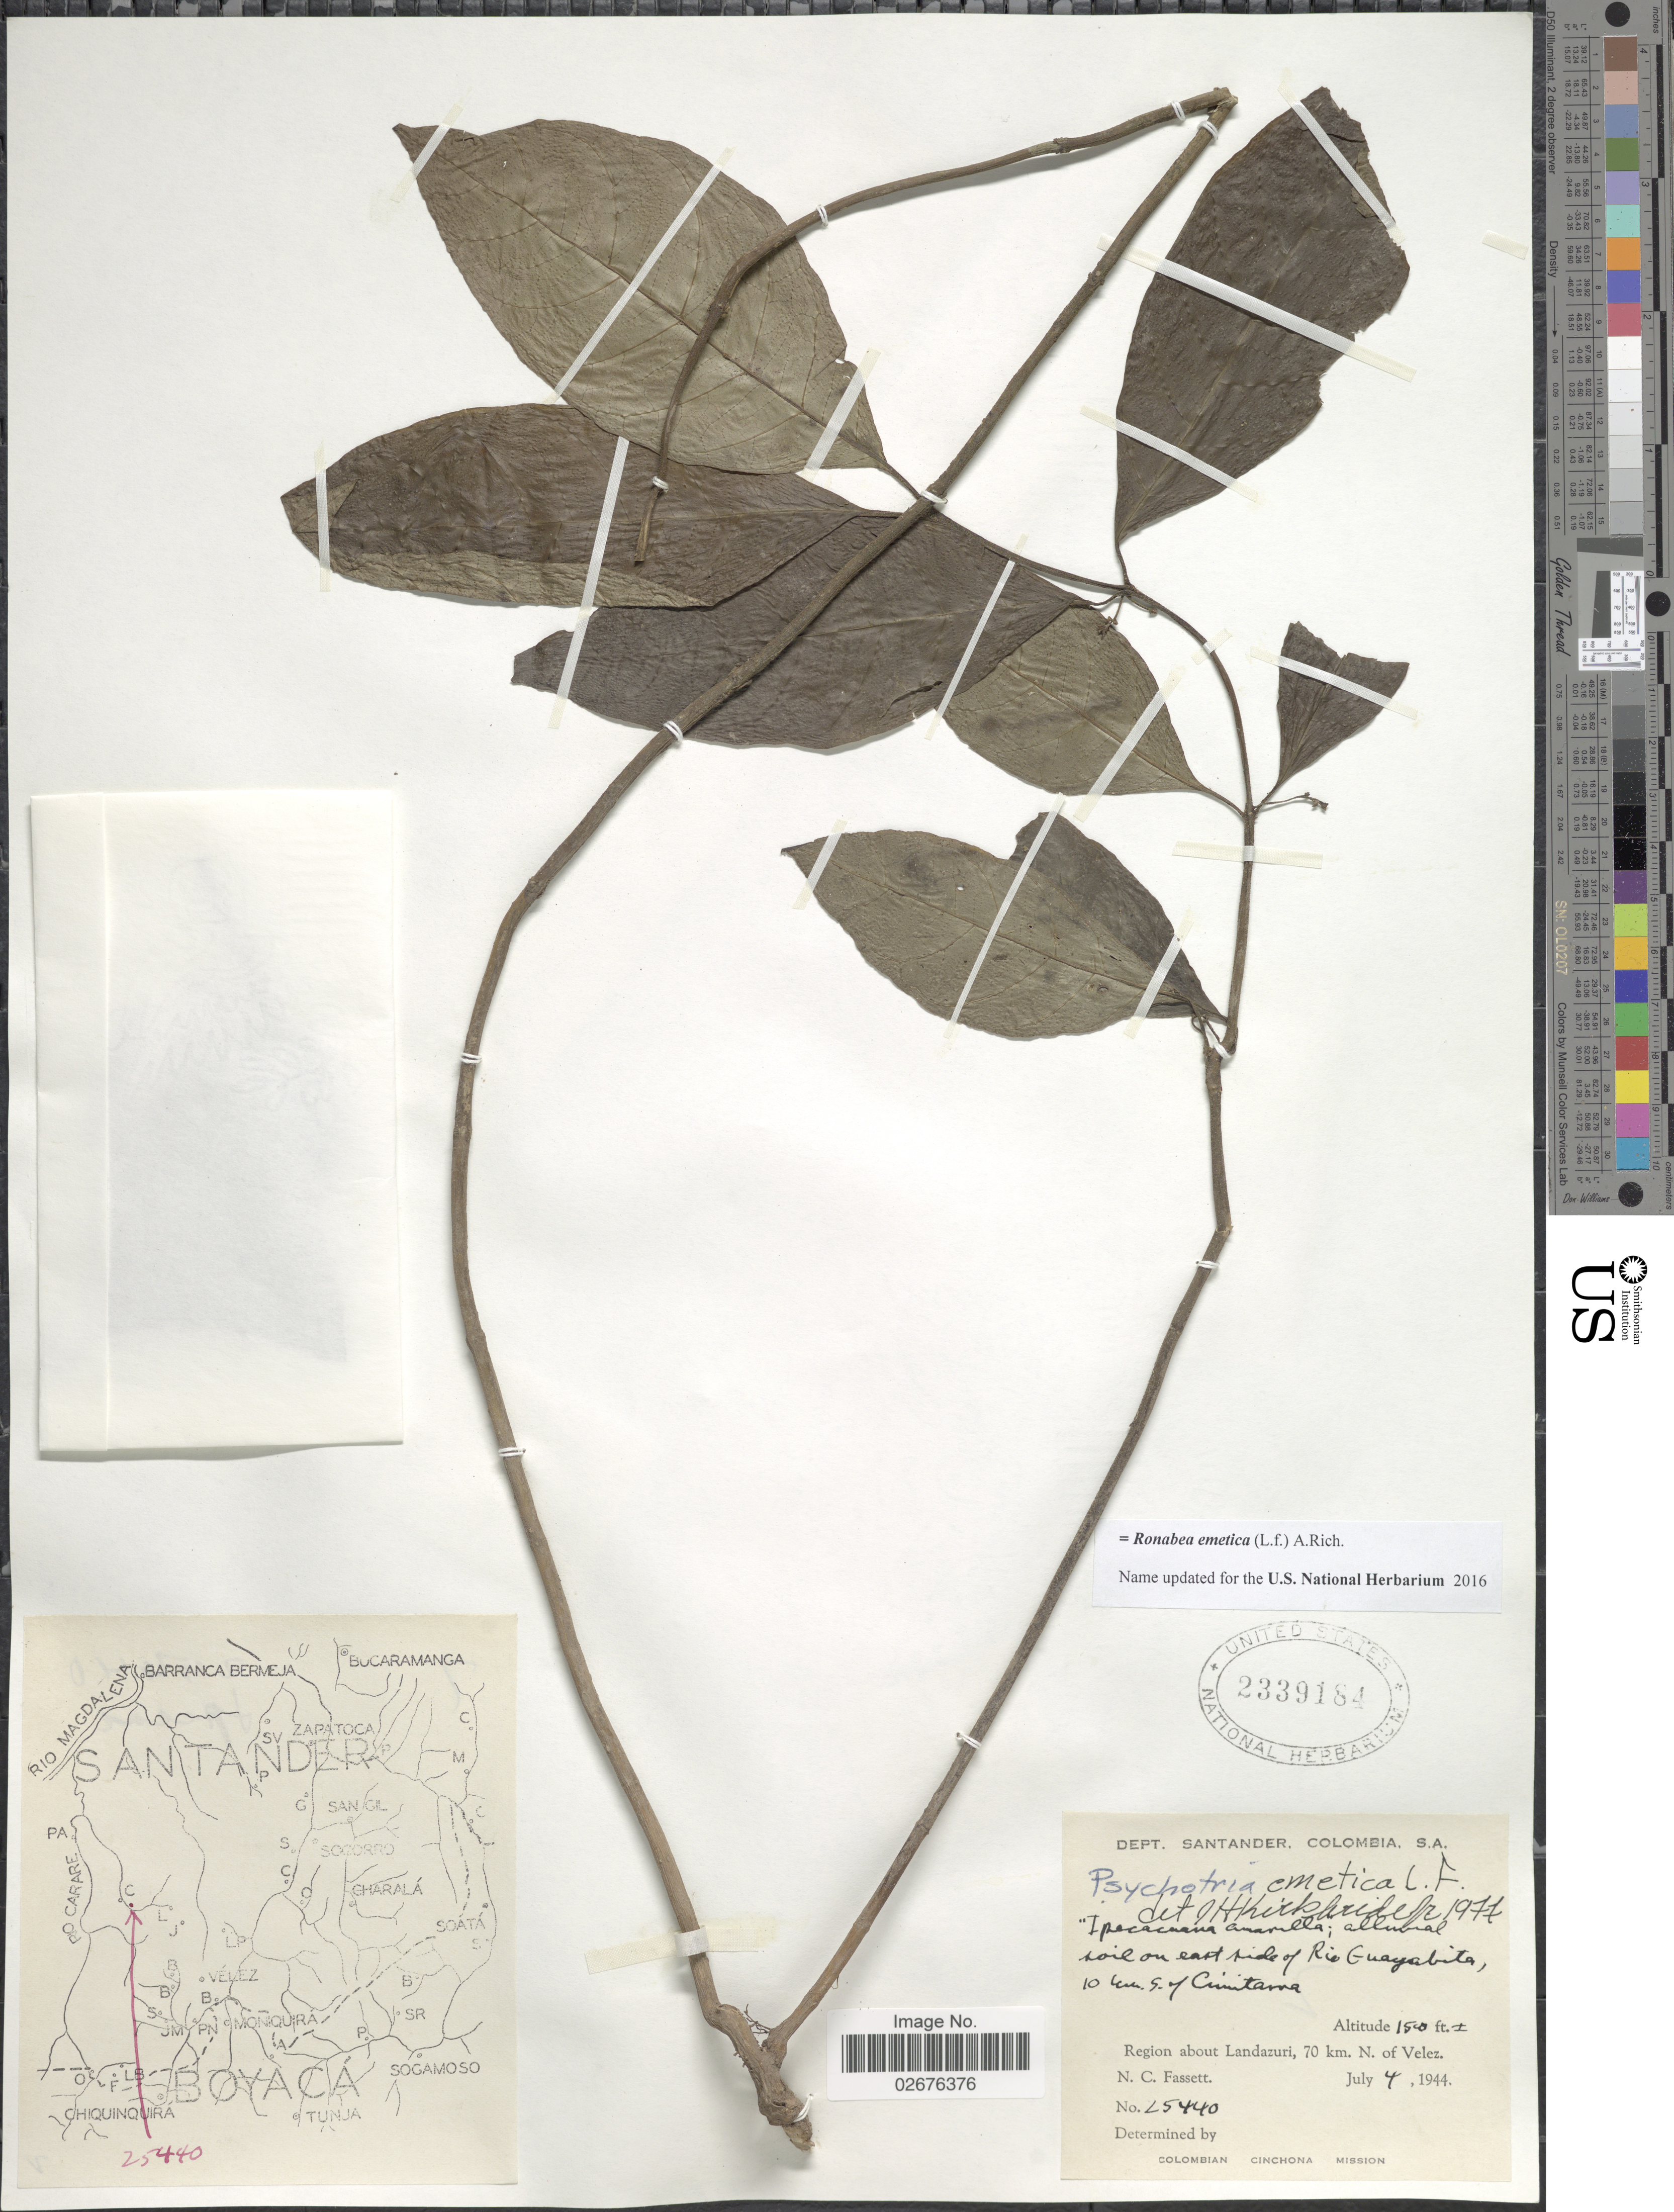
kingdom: Plantae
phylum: Tracheophyta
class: Magnoliopsida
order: Gentianales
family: Rubiaceae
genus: Ronabea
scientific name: Ronabea emetica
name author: (L. f.) A. Rich.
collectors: N. C. Fassett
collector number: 25440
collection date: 1944-07-04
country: Colombia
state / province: Santander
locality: Alluvial soil, east side of Rio Guayabita, 10 km. S. of Cimitarra. Region about Landazuri, 70 km. N. of Velez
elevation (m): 457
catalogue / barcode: US 2339184